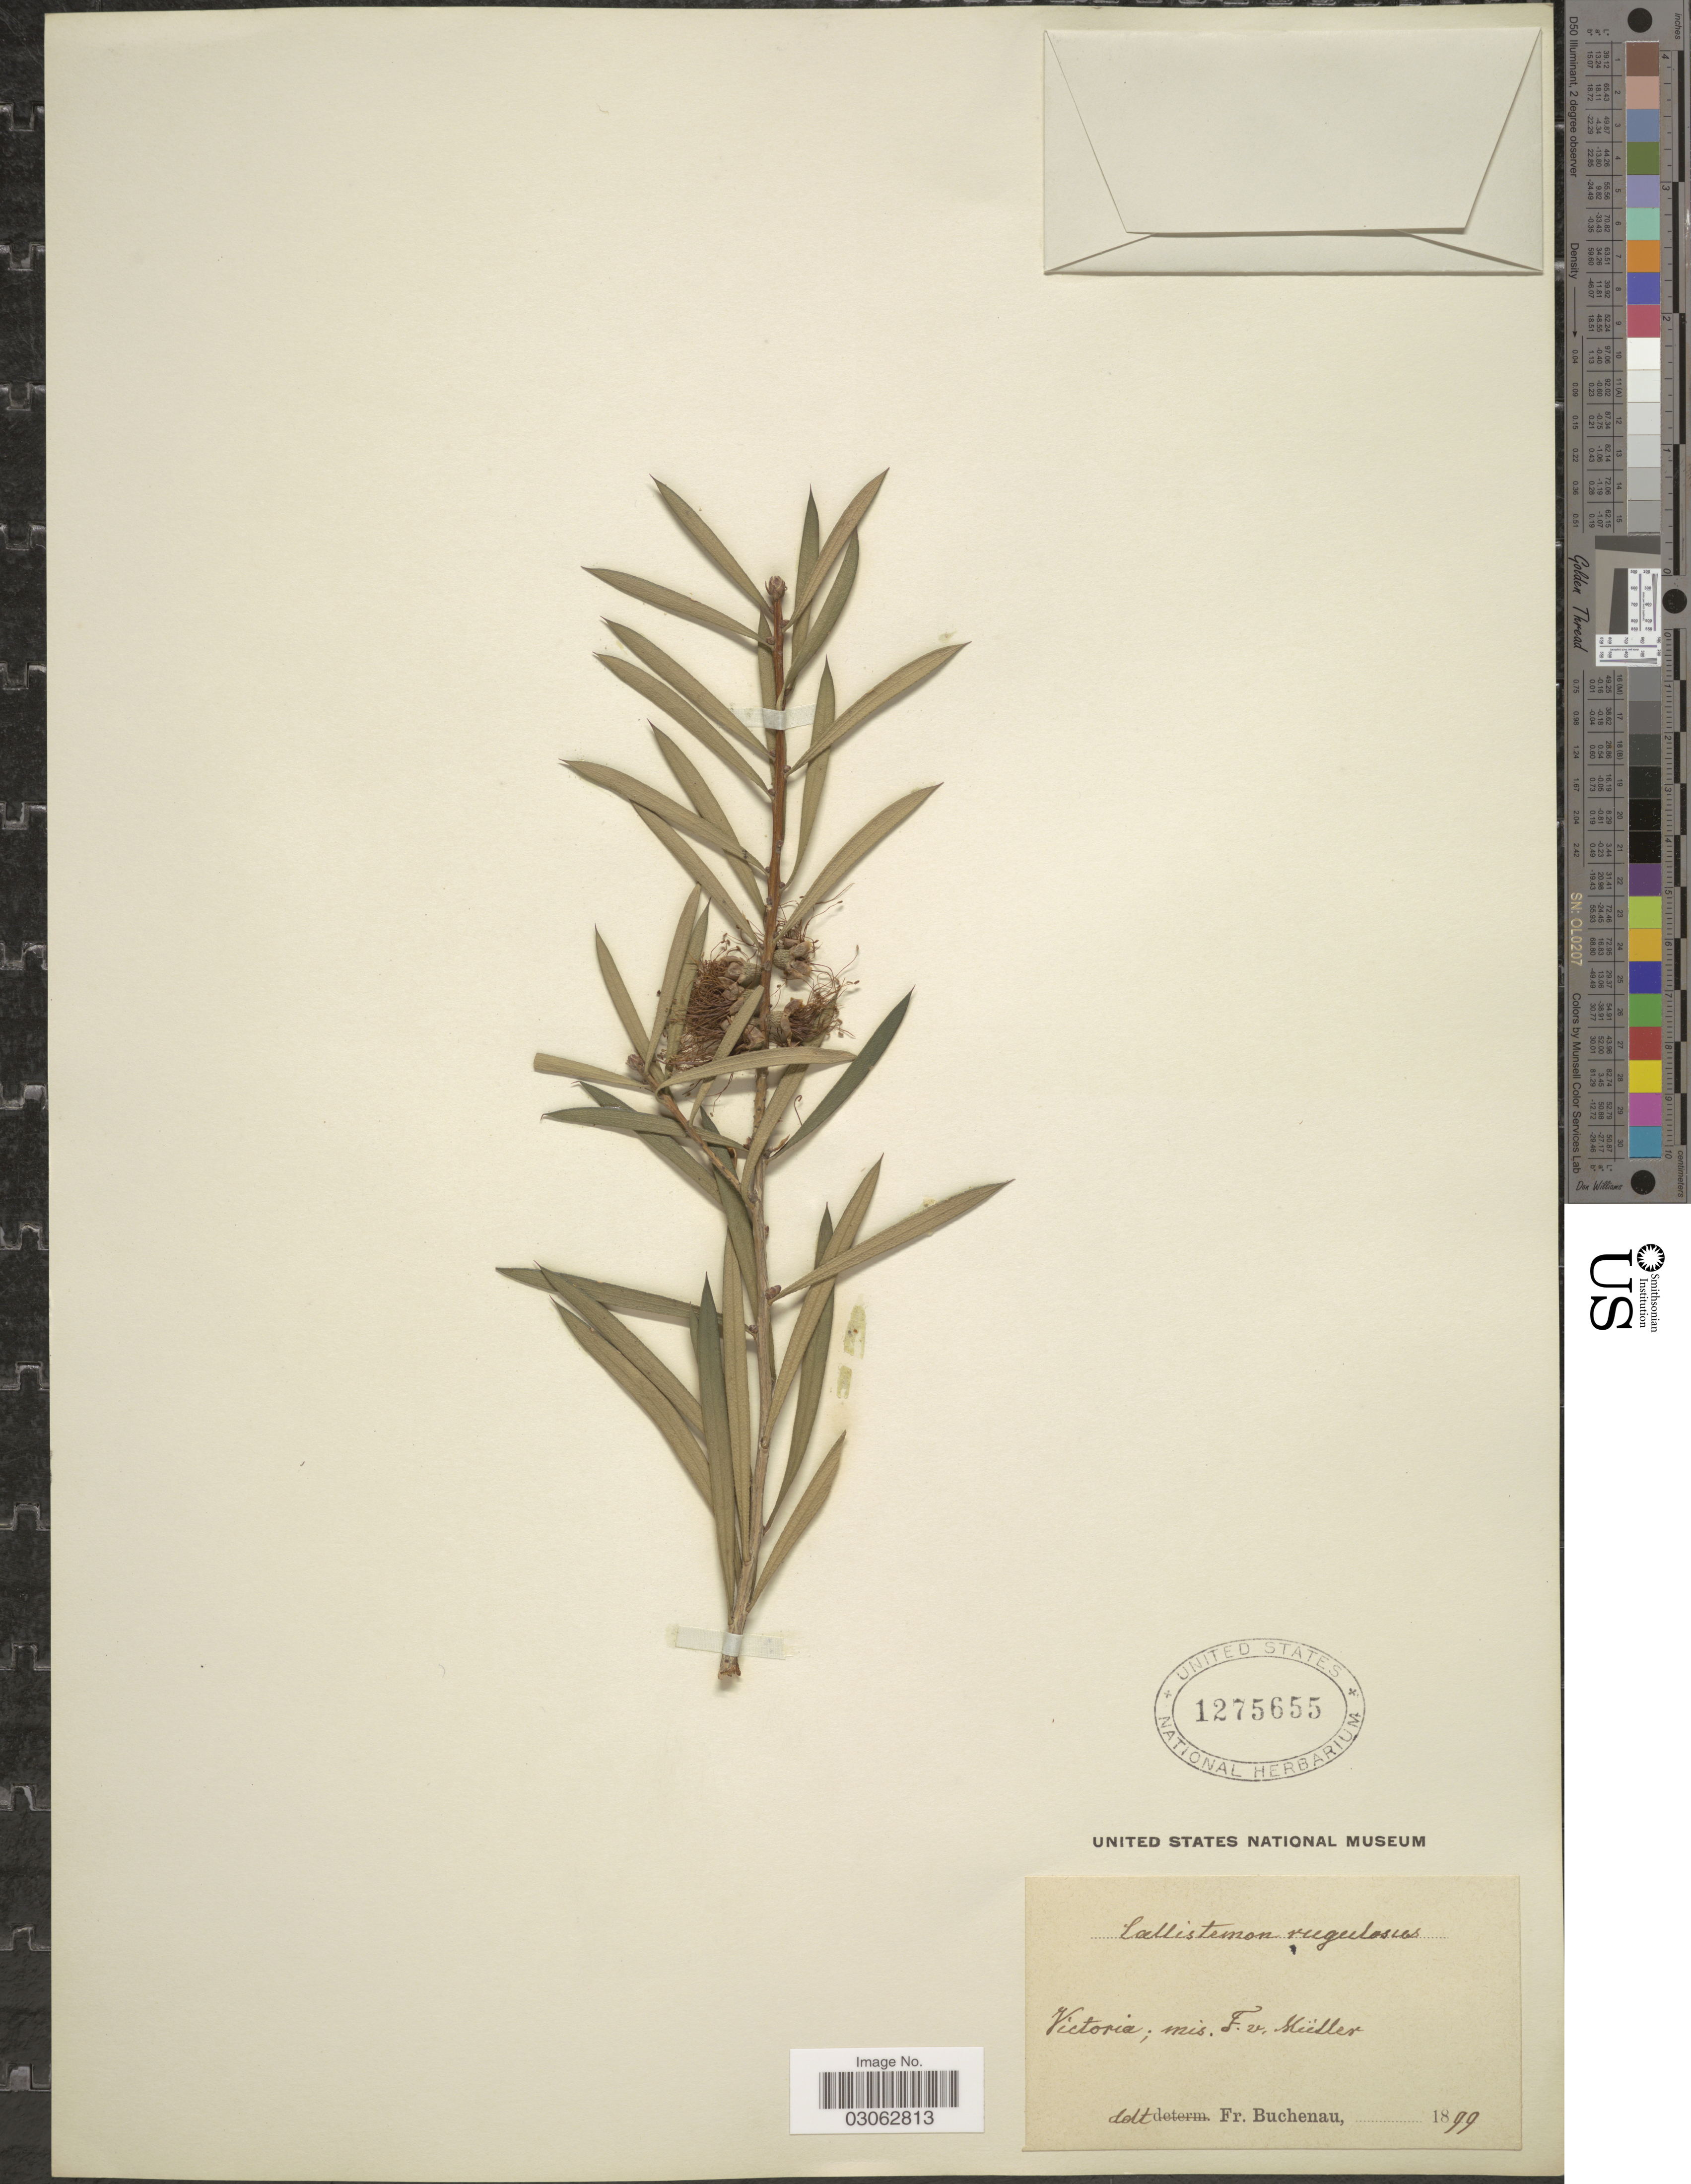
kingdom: Plantae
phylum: Tracheophyta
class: Magnoliopsida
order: Myrtales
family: Myrtaceae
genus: Callistemon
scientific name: Callistemon rugulosus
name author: (Link) DC.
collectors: F. Miller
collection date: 1899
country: Australia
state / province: Victoria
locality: Victoria.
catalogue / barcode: US 1275655